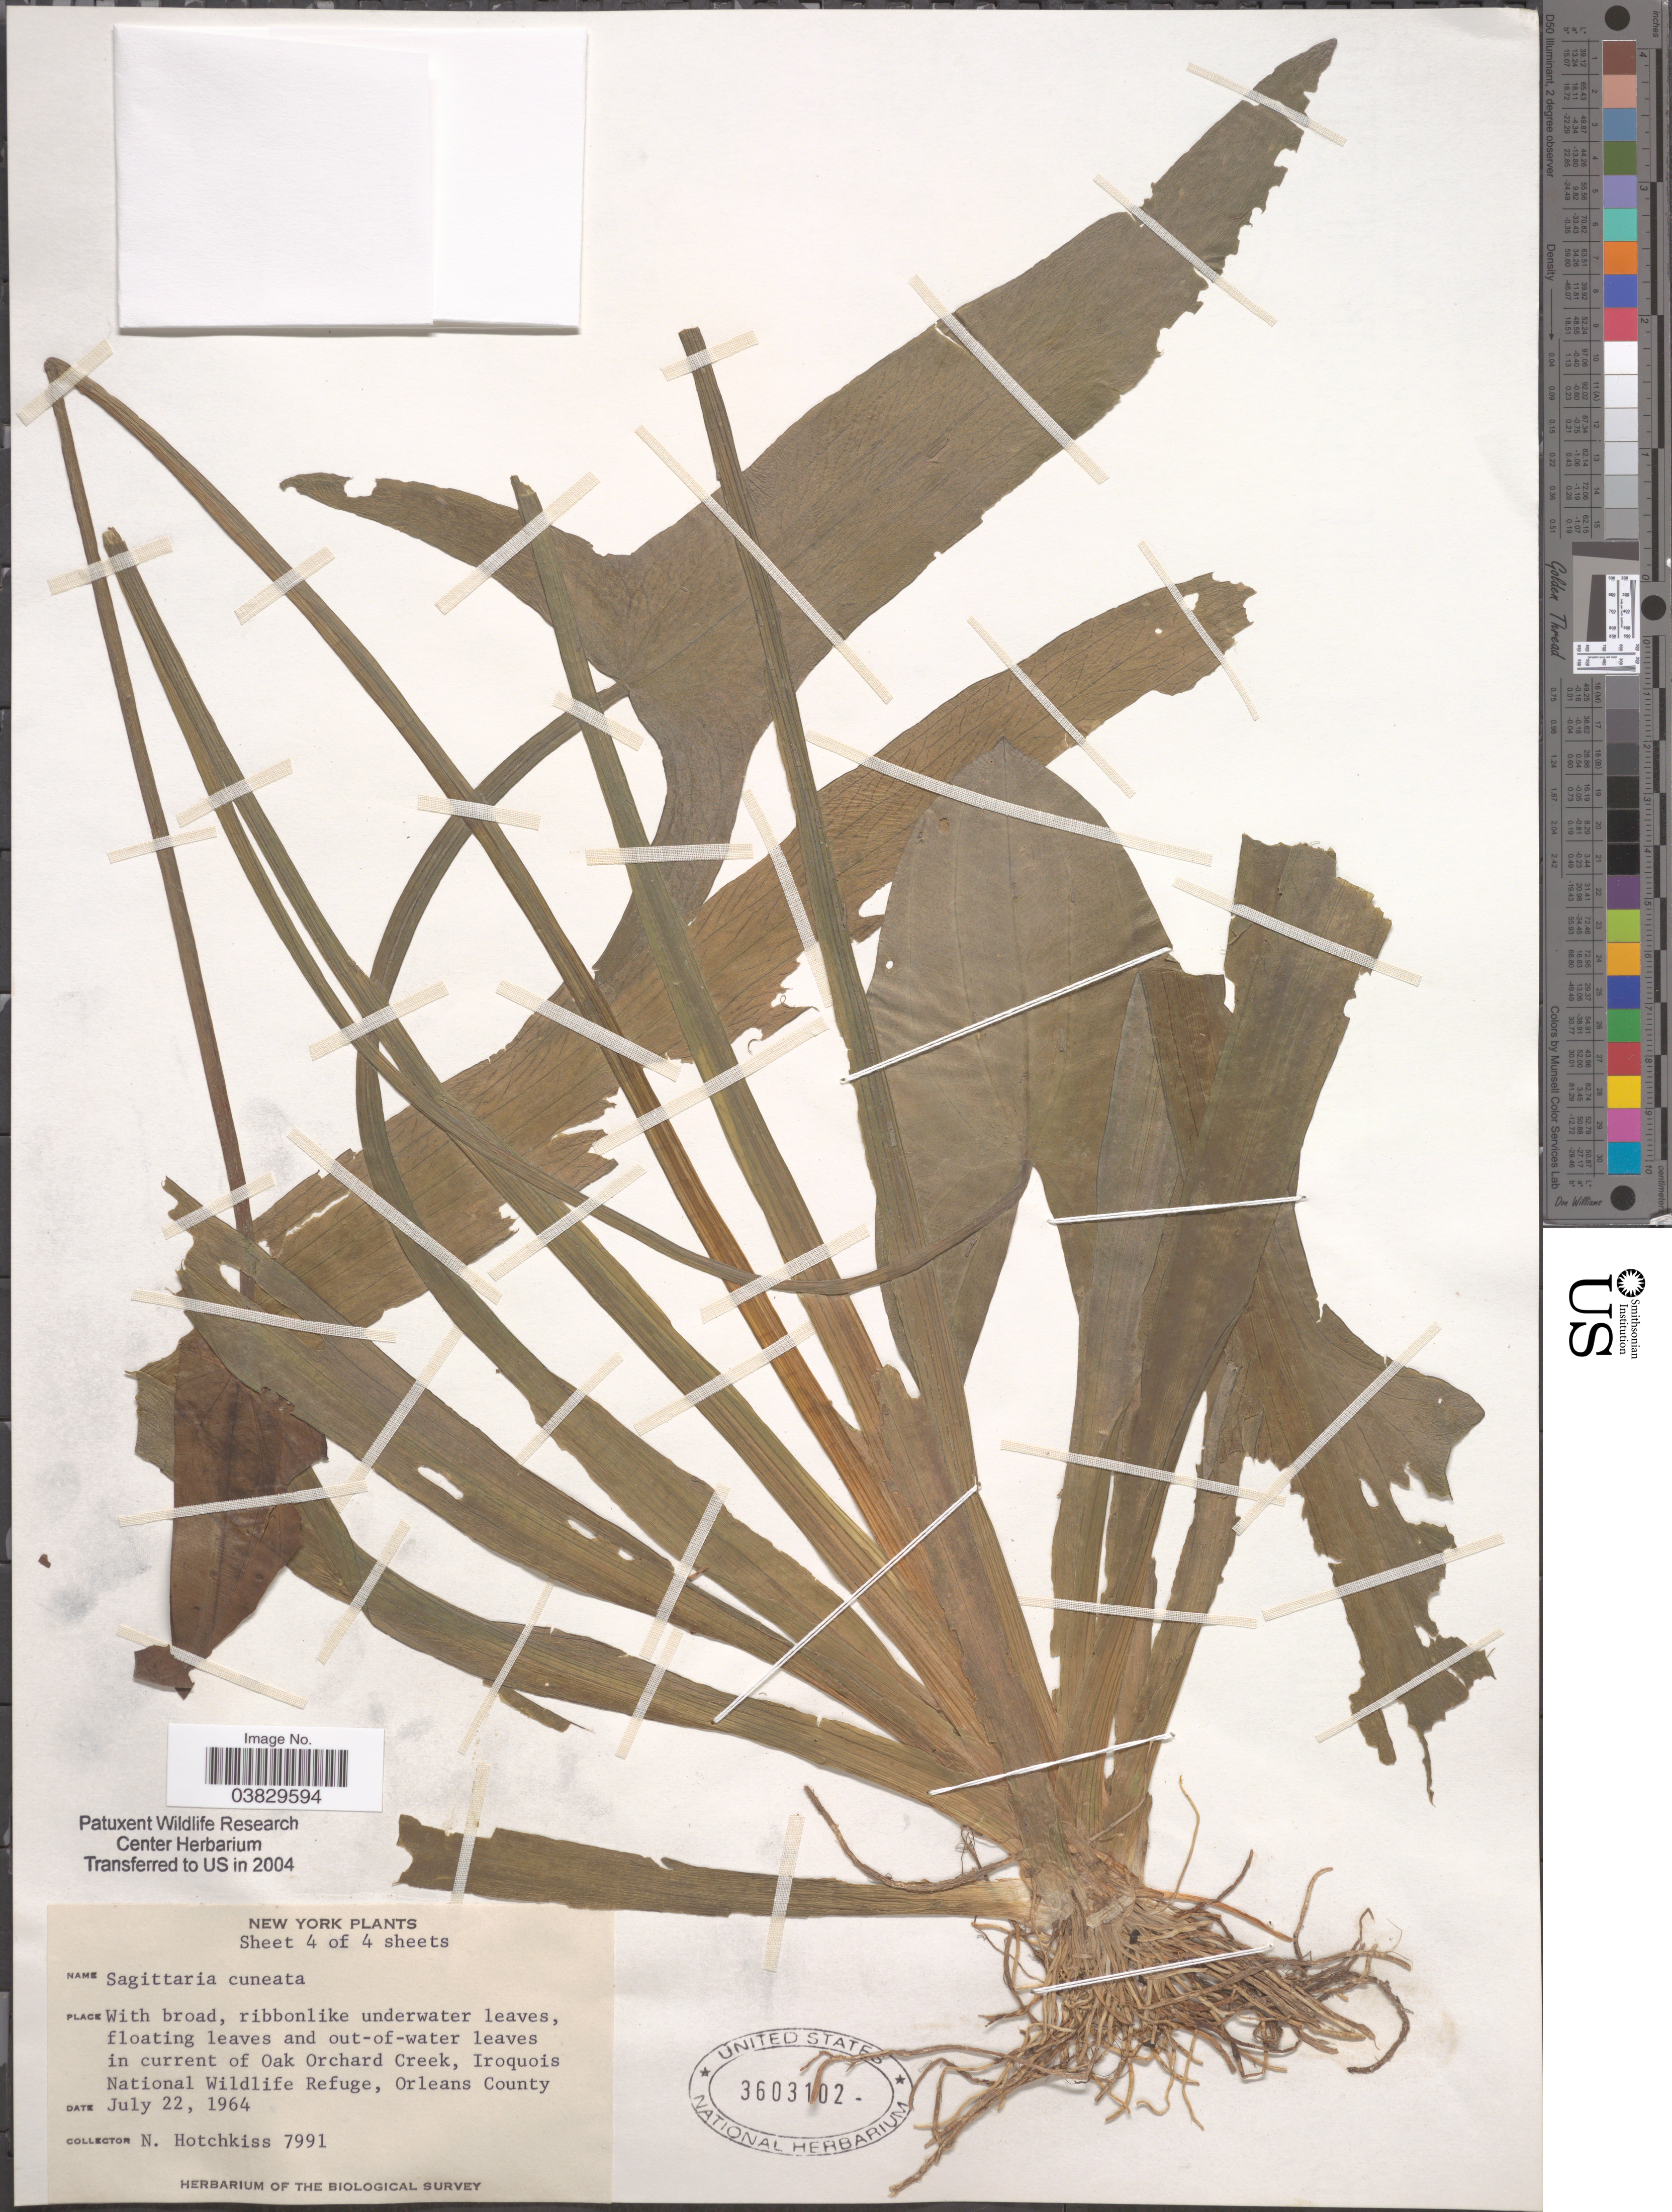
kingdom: Plantae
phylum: Tracheophyta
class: Liliopsida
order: Alismatales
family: Alismataceae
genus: Sagittaria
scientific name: Sagittaria cuneata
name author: E. Sheld.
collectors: N. Hotchkiss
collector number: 7991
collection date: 1964-07-22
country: United States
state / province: New York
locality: In current of Oak Orchard Creek, Iroquois National Wildlife Refuge, Orleans County.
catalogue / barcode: US 3603102